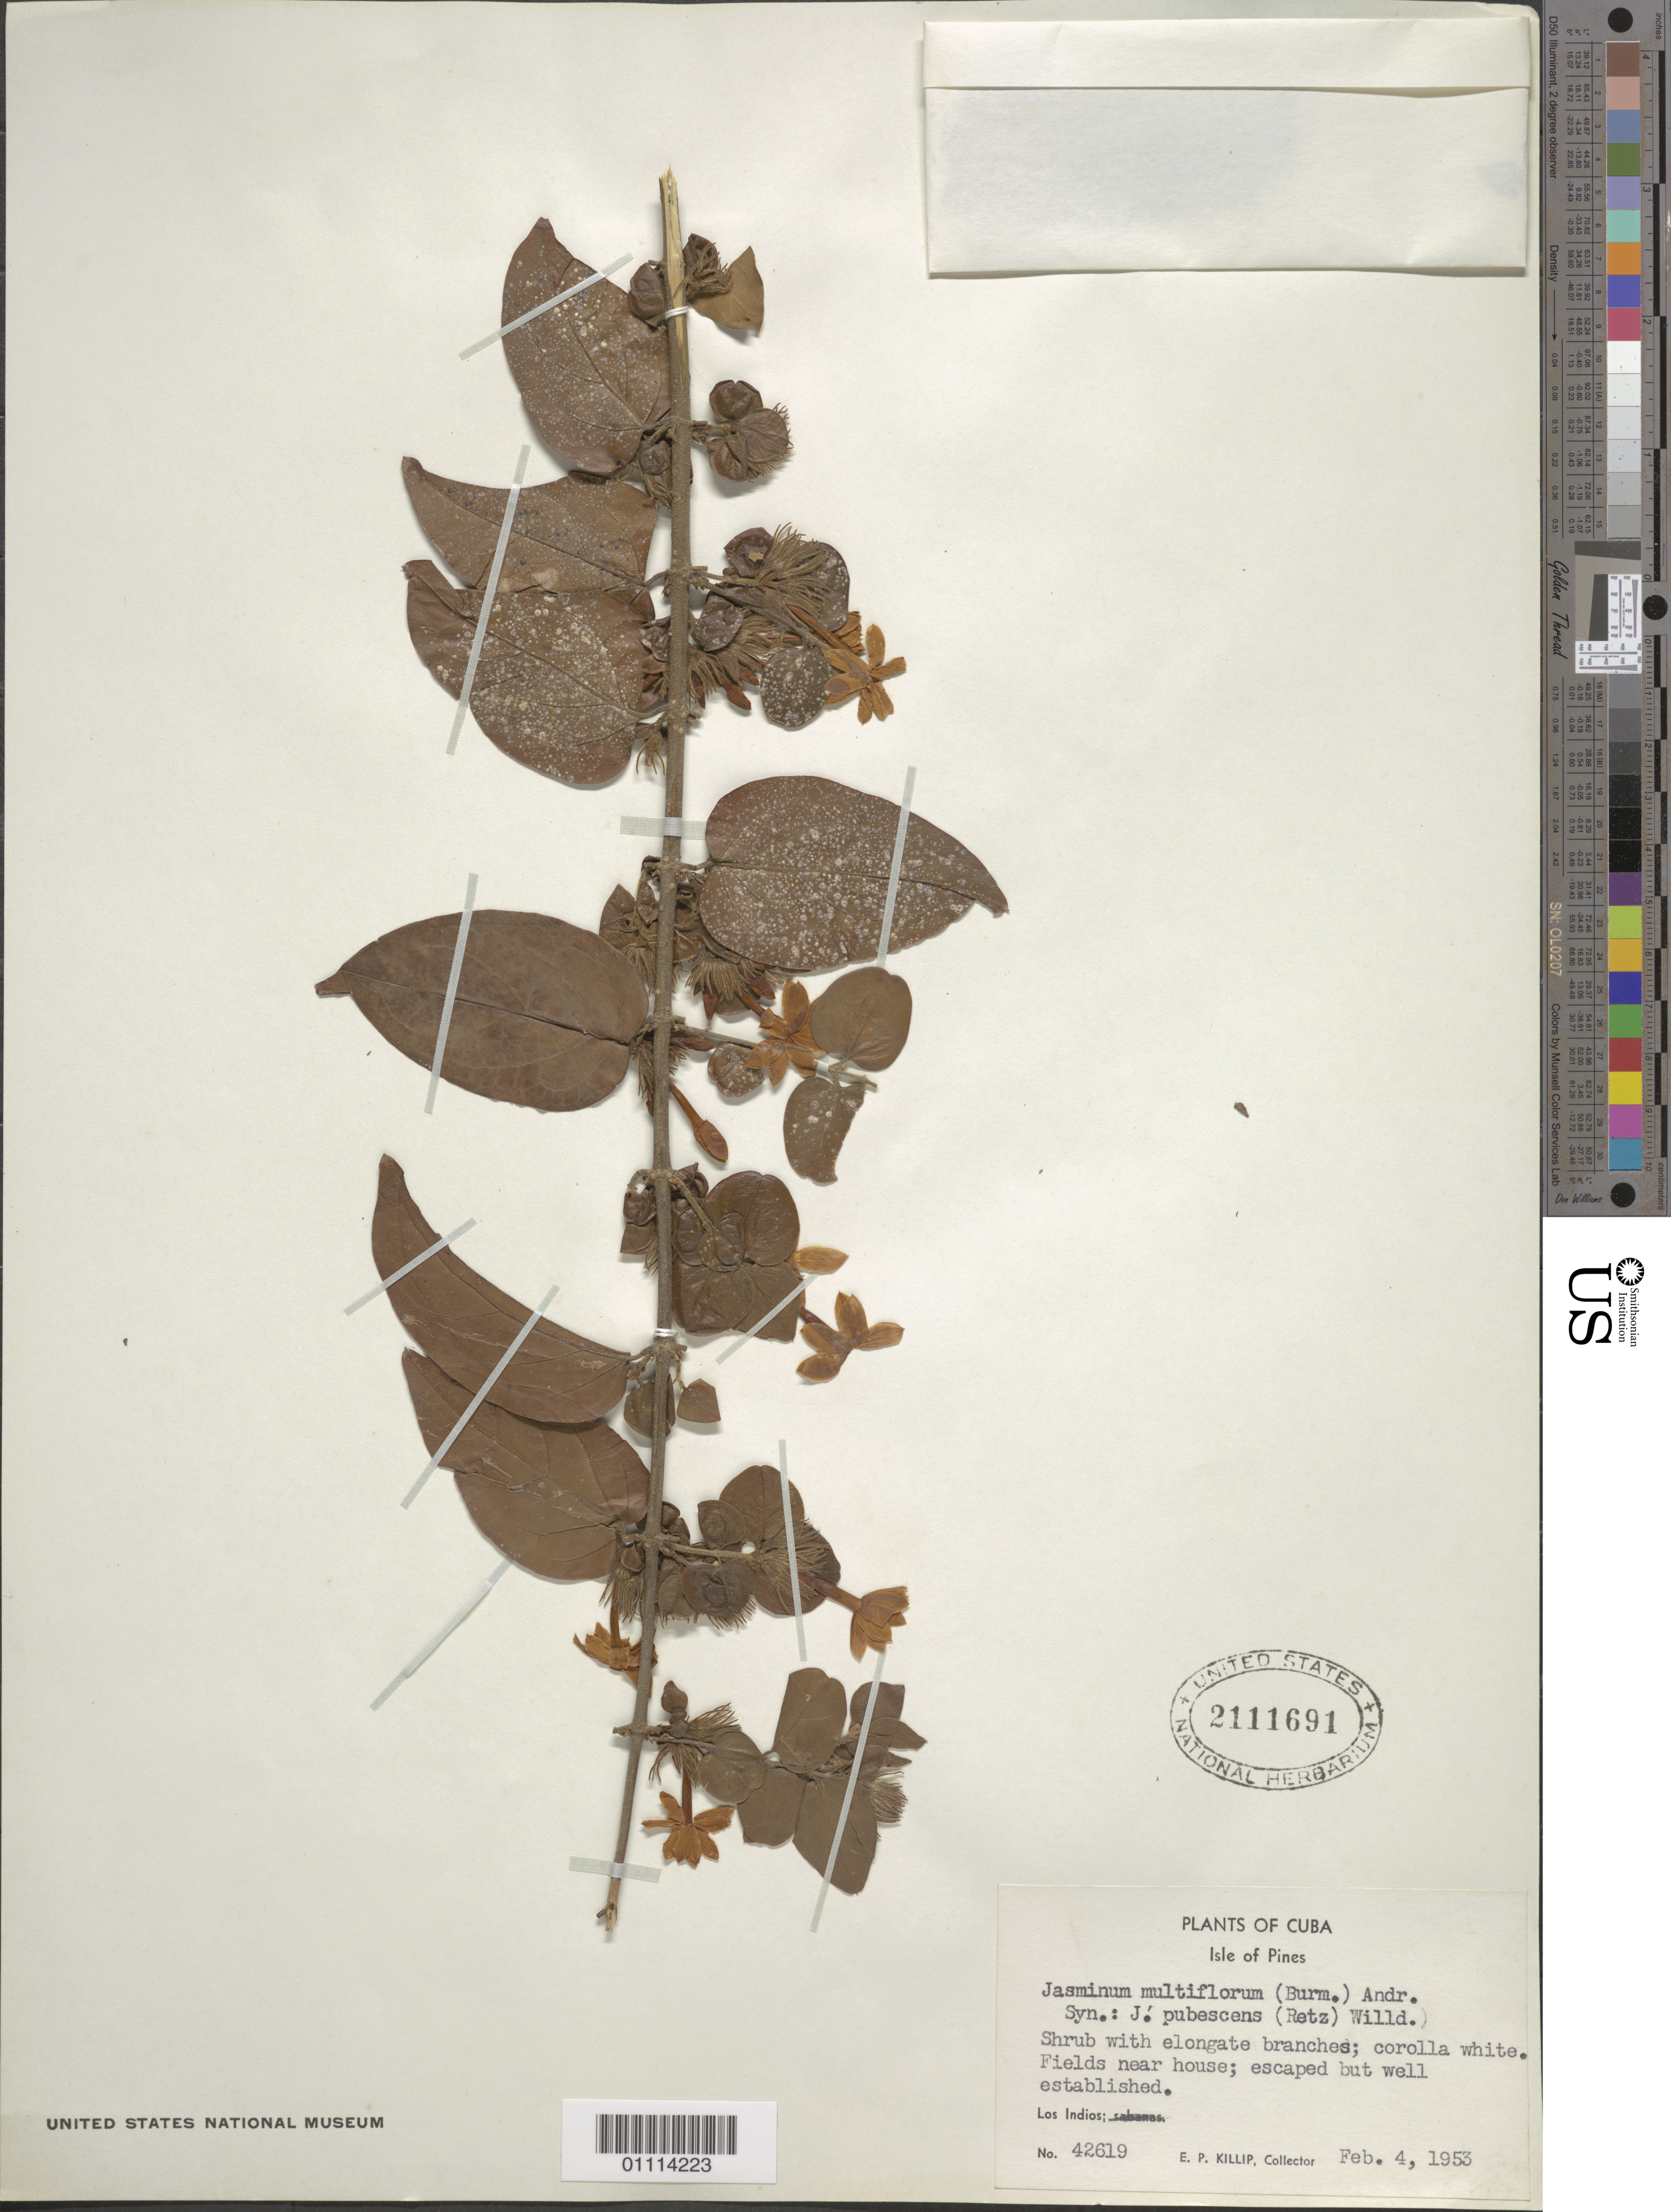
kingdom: Plantae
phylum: Tracheophyta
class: Magnoliopsida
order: Lamiales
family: Oleaceae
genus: Jasminum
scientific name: Jasminum multiflorum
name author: (Burm. f.) Andrews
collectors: E. P. Killip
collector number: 42619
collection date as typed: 04 Feb 1953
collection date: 1953-02-04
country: Cuba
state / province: Isla de La Juventud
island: Isla de la Juventud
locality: Isle of Pines, Los Indios Fields near house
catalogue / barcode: US 2111691